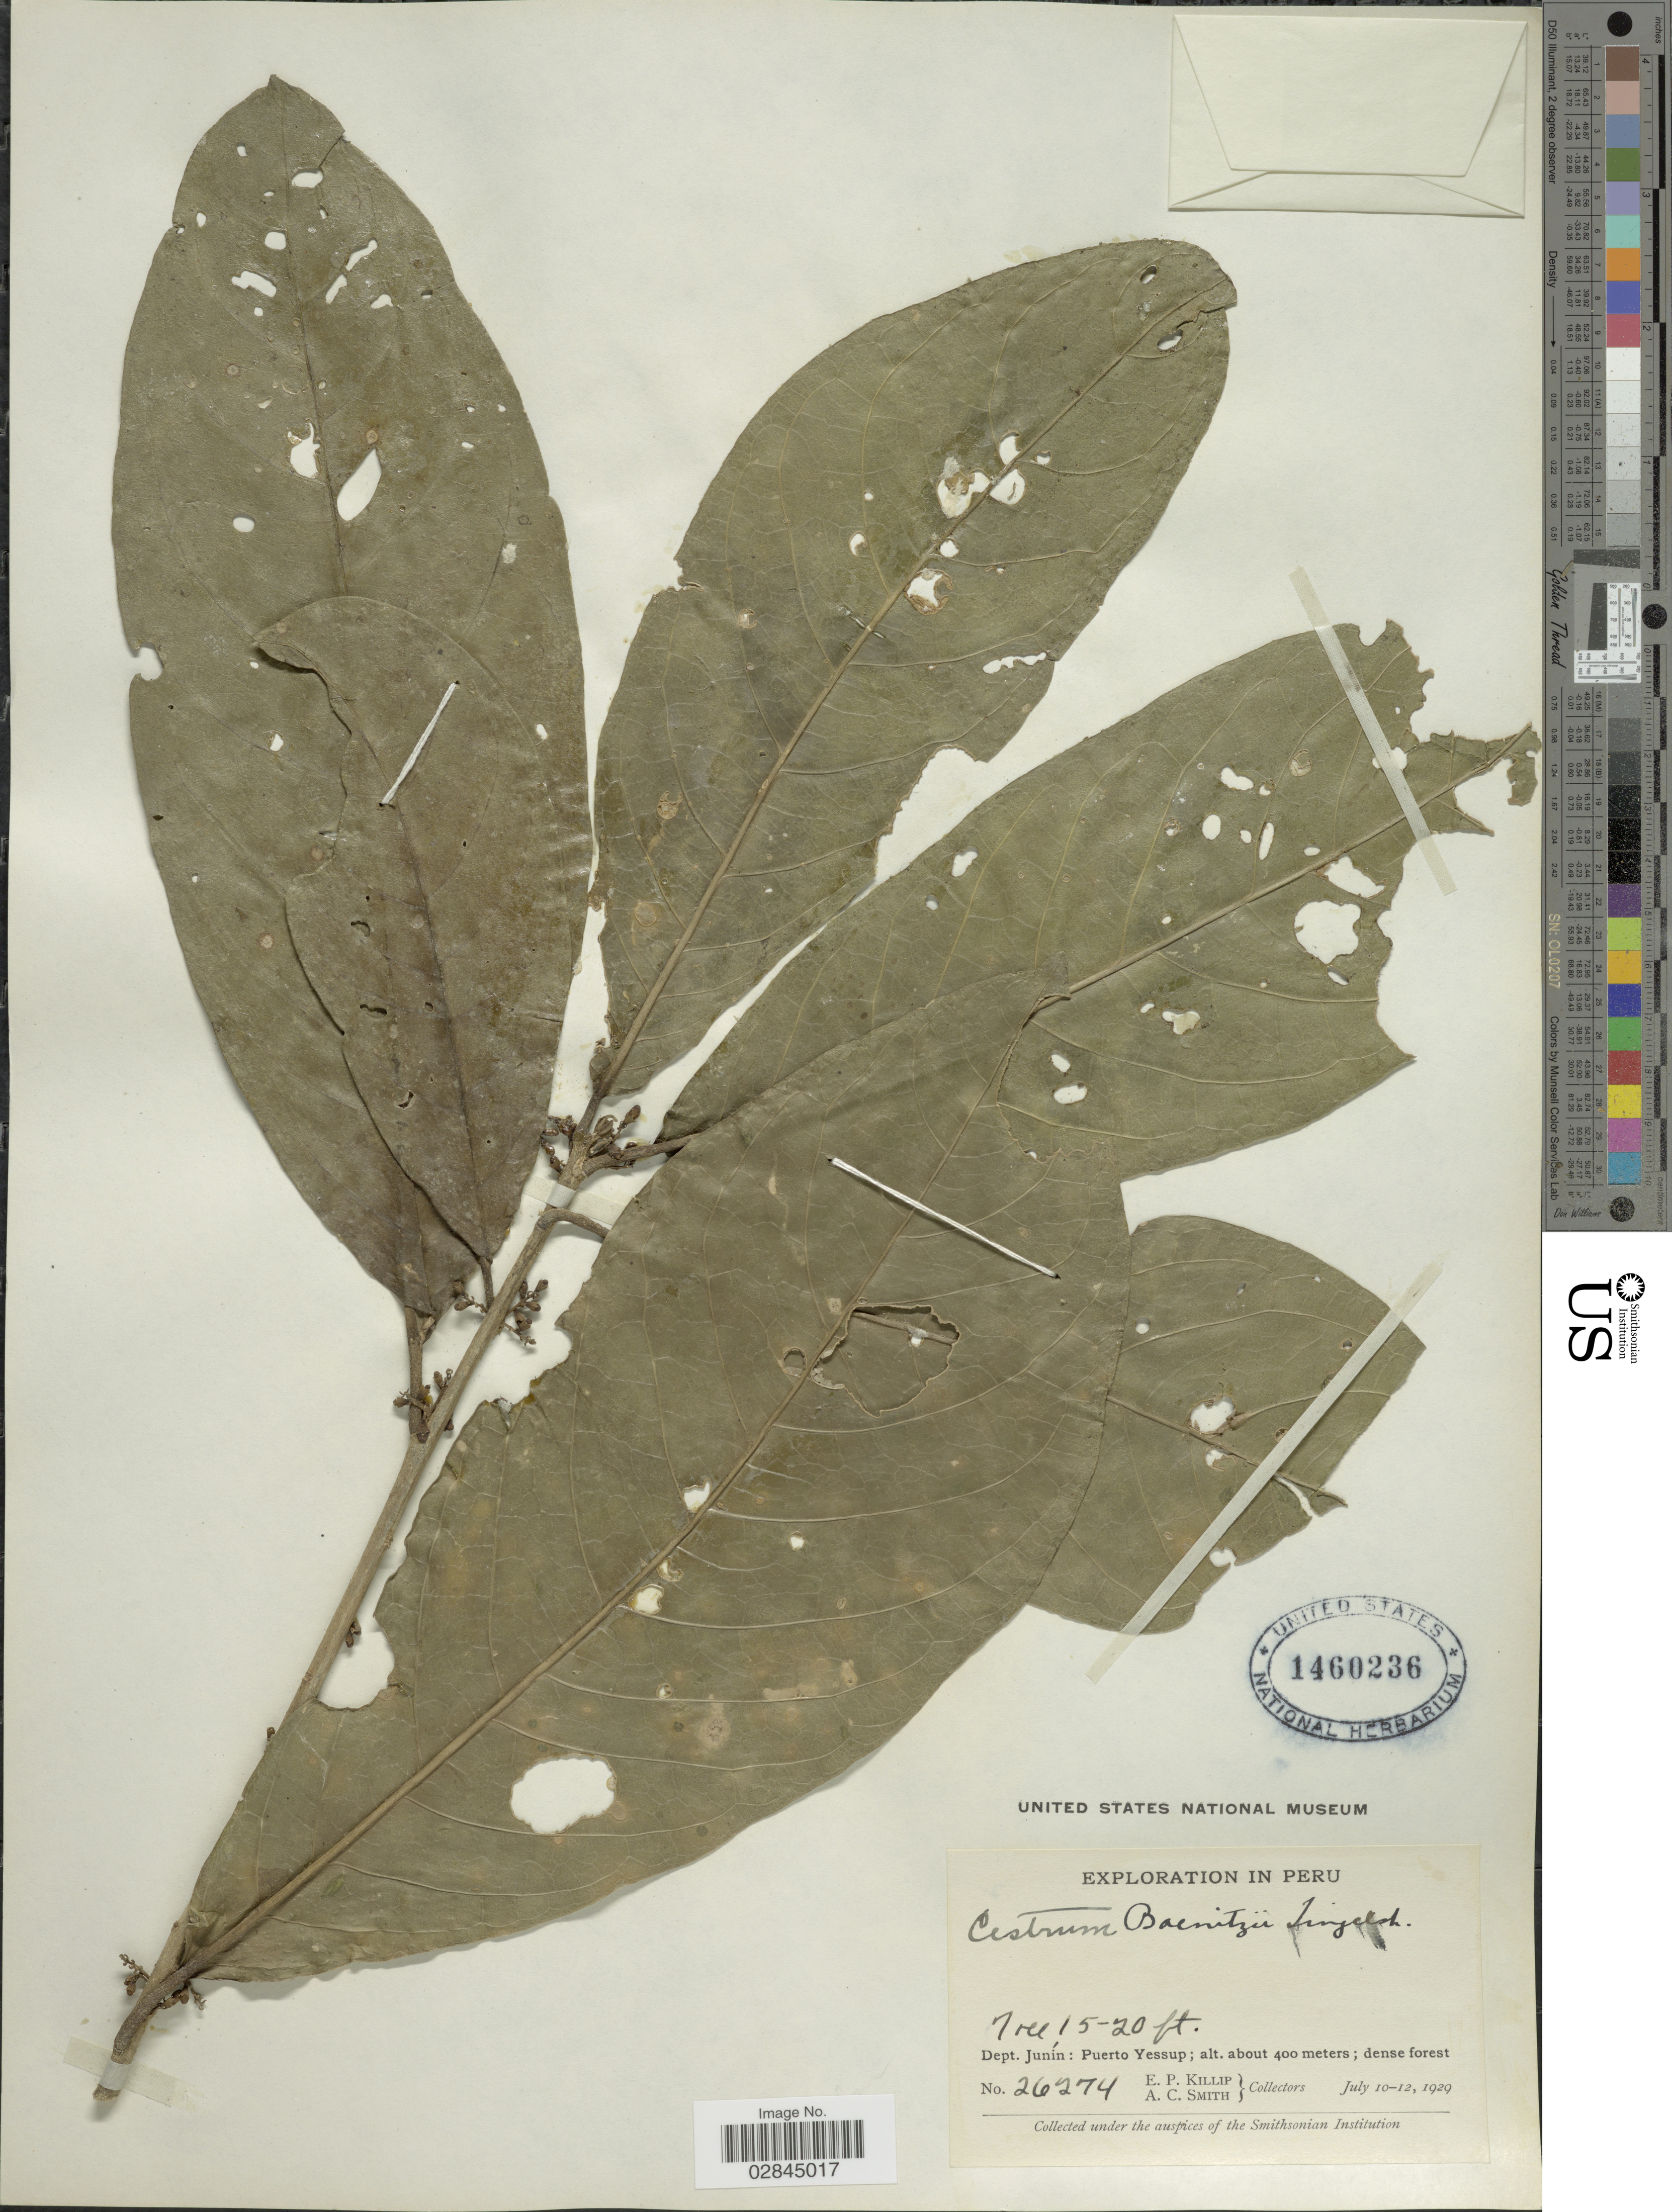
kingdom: Plantae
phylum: Tracheophyta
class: Magnoliopsida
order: Solanales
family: Solanaceae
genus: Cestrum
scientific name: Cestrum schlechtendahlii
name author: G. Don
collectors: E. P. Killip & A. C. Smith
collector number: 26274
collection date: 1929-07-10/1929-07-12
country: Peru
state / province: Junín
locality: Dept. Junín: Puerto Yessup.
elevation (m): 400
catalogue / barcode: US 1460236